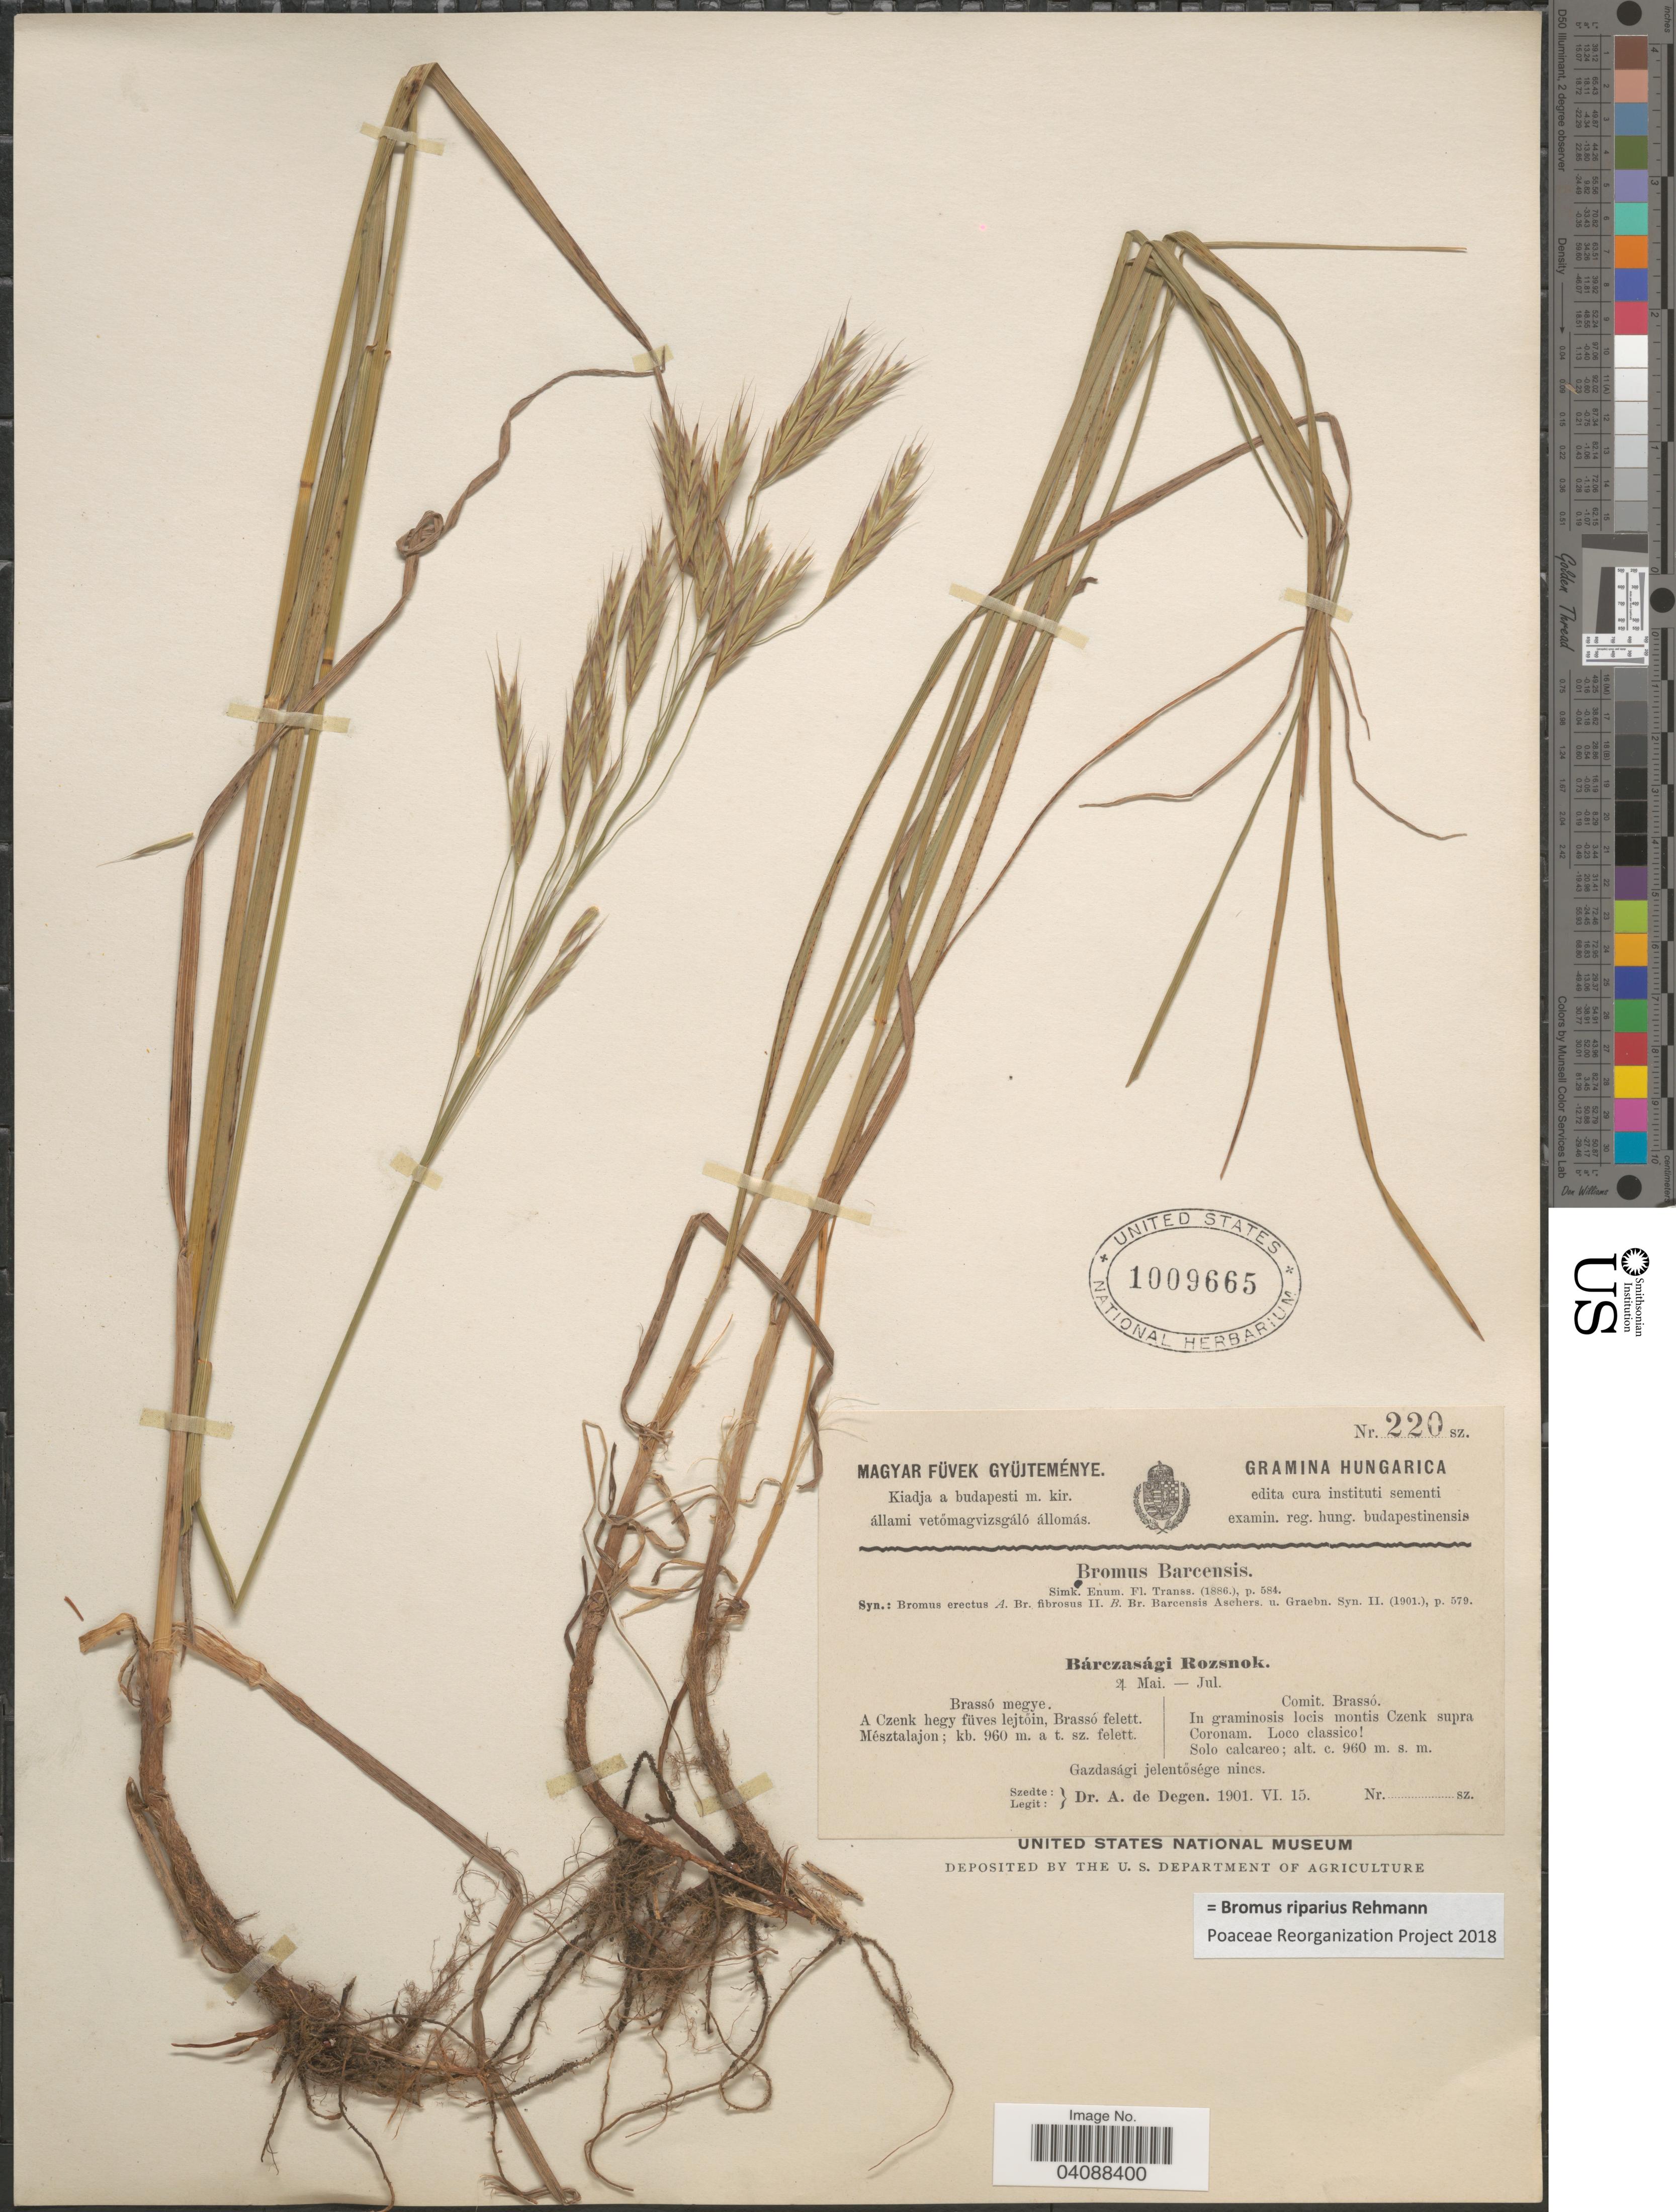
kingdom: Plantae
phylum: Tracheophyta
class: Liliopsida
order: Poales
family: Poaceae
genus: Bromus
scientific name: Bromus riparius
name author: Rehmann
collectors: A. Degen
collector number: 220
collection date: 1901-06-15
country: Hungary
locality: Comit. Brassó. In graminosis locis montis Czenk supra Coronam.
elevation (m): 960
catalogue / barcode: US 1009665